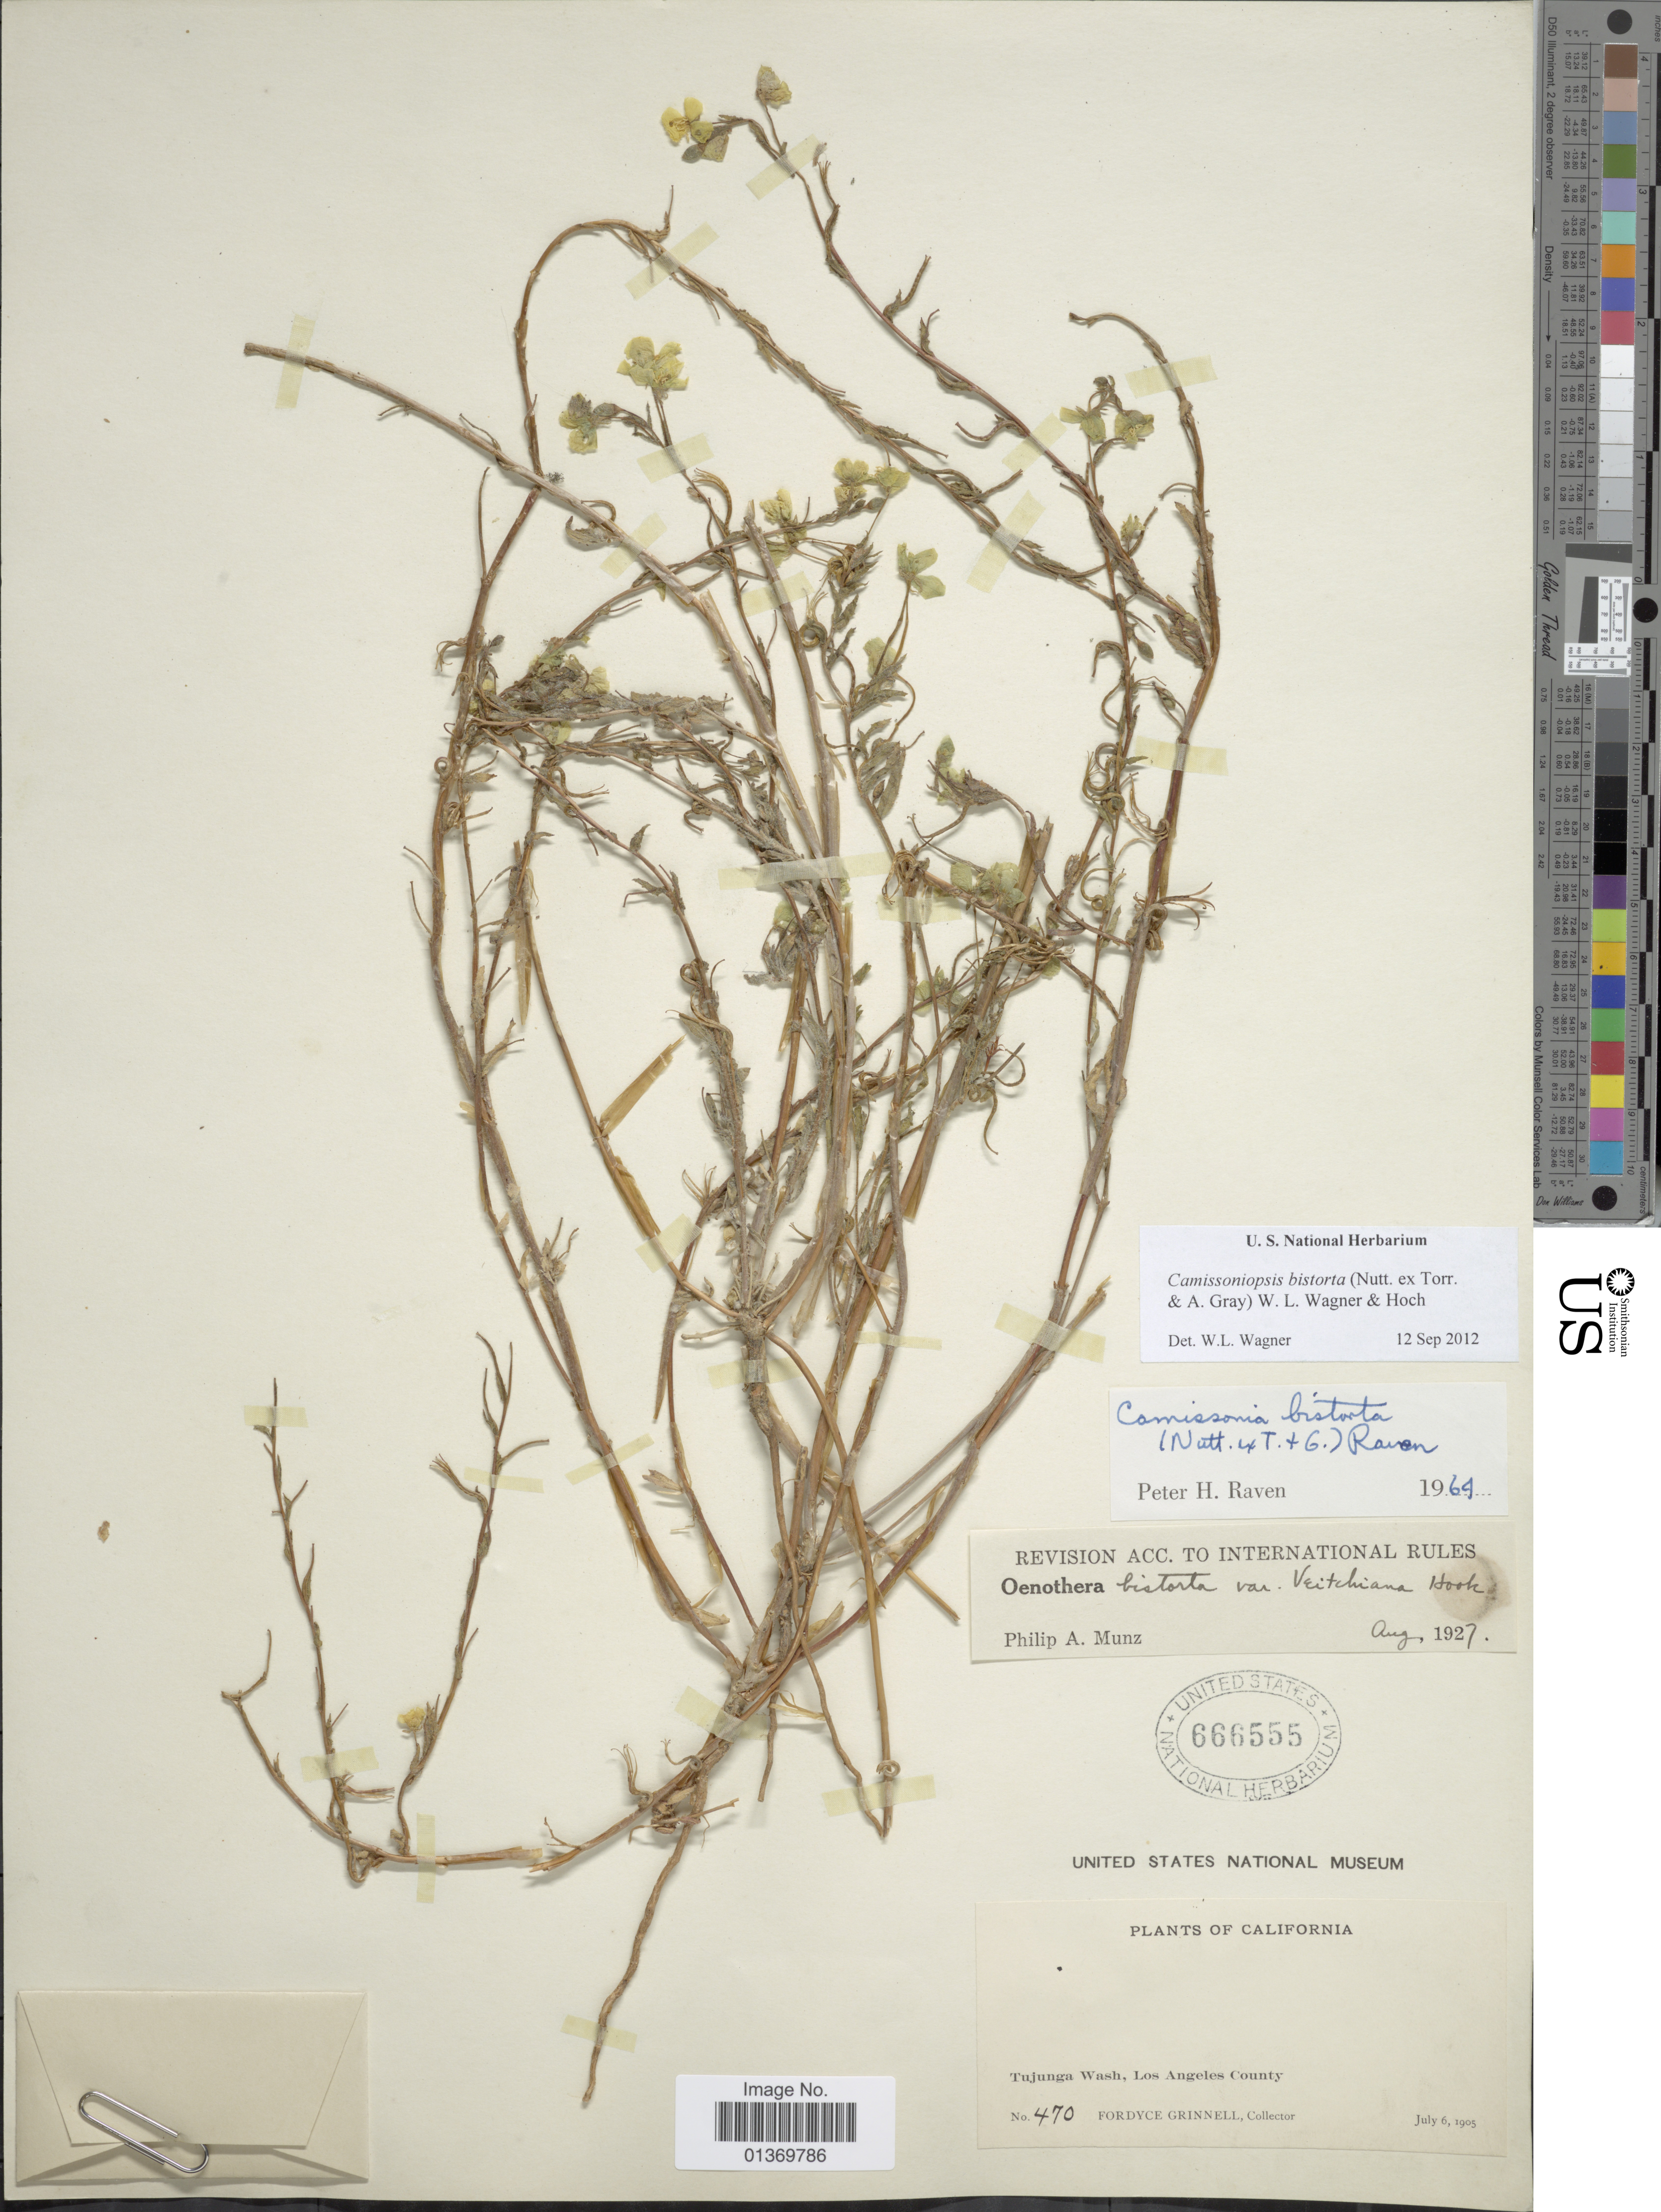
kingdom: Plantae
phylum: Tracheophyta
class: Magnoliopsida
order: Myrtales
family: Onagraceae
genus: Camissoniopsis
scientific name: Camissoniopsis bistorta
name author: (Nutt. ex Torr. & A. Gray) W.L. Wagner & Hoch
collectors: F. Grinnell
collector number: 470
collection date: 1905-07-06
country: United States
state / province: California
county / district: Los Angeles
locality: Tujunga Wash, Los Angeles County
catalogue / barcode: US 666555